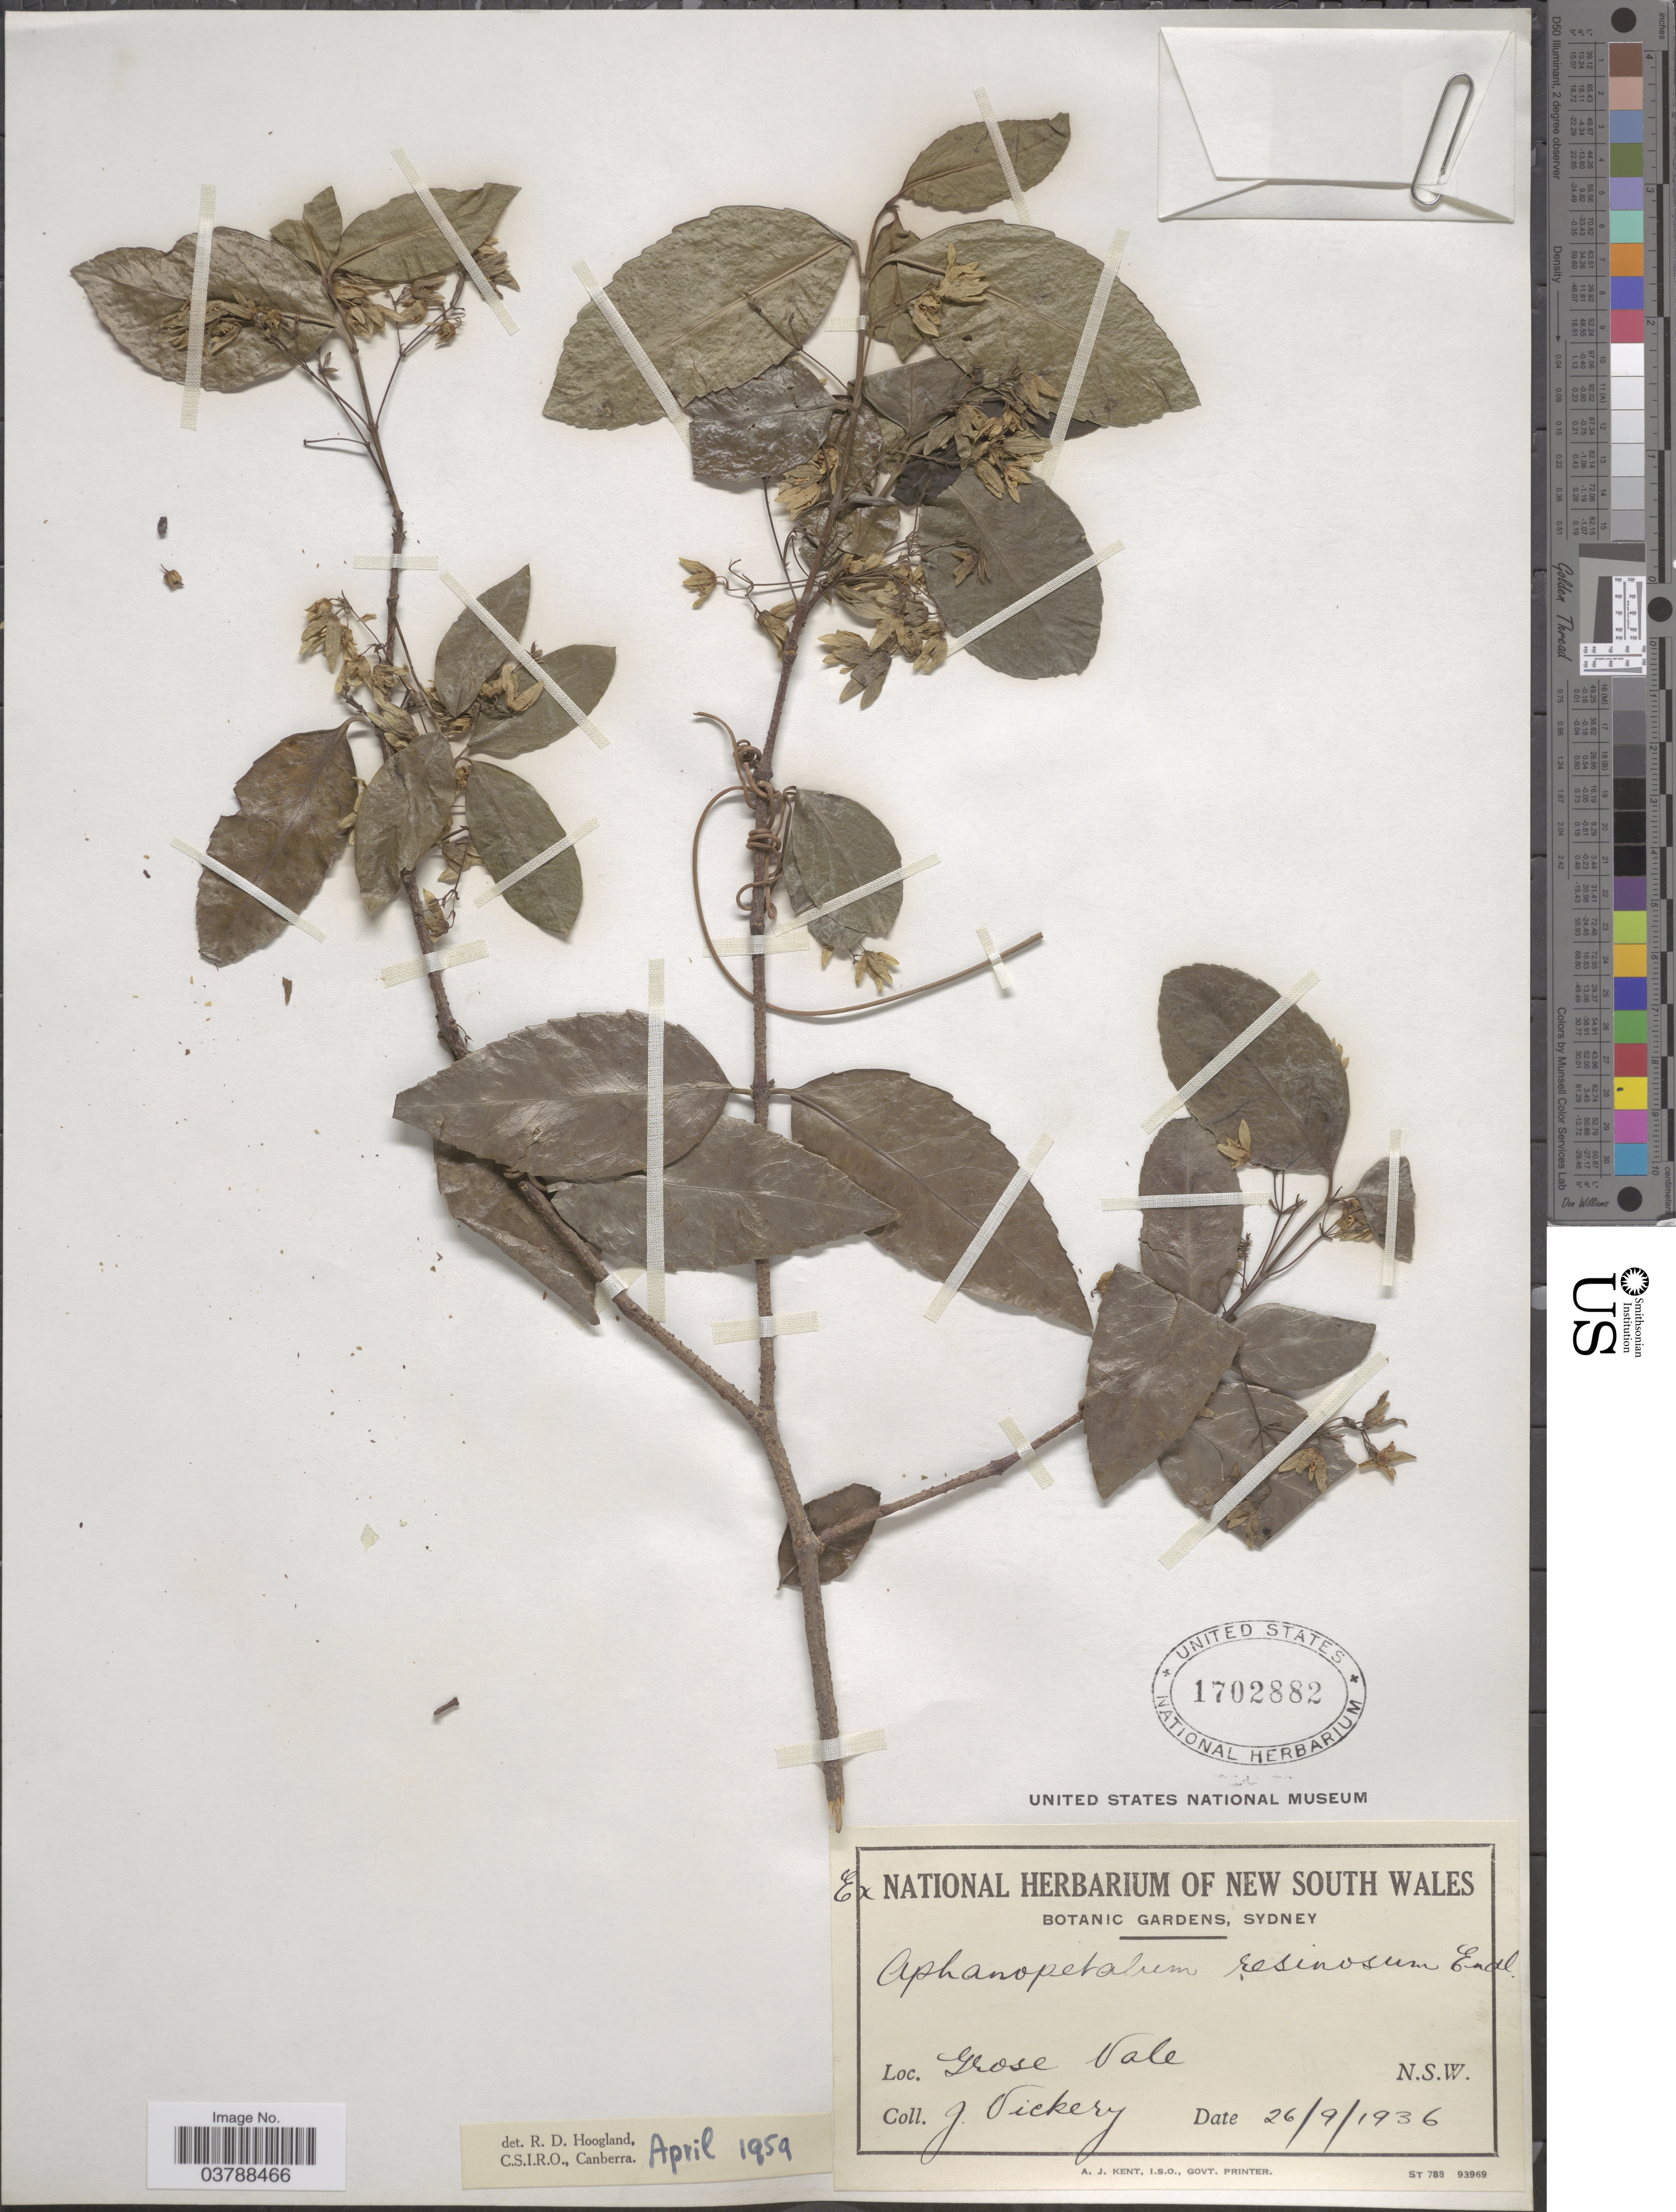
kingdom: Plantae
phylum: Tracheophyta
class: Magnoliopsida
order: Saxifragales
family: Aphanopetalaceae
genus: Aphanopetalum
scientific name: Aphanopetalum resinosum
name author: Endl.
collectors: J. Vickery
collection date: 1936-09-26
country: Australia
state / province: New South Wales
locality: Grose Vale, N.S.W.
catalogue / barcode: US 1702882